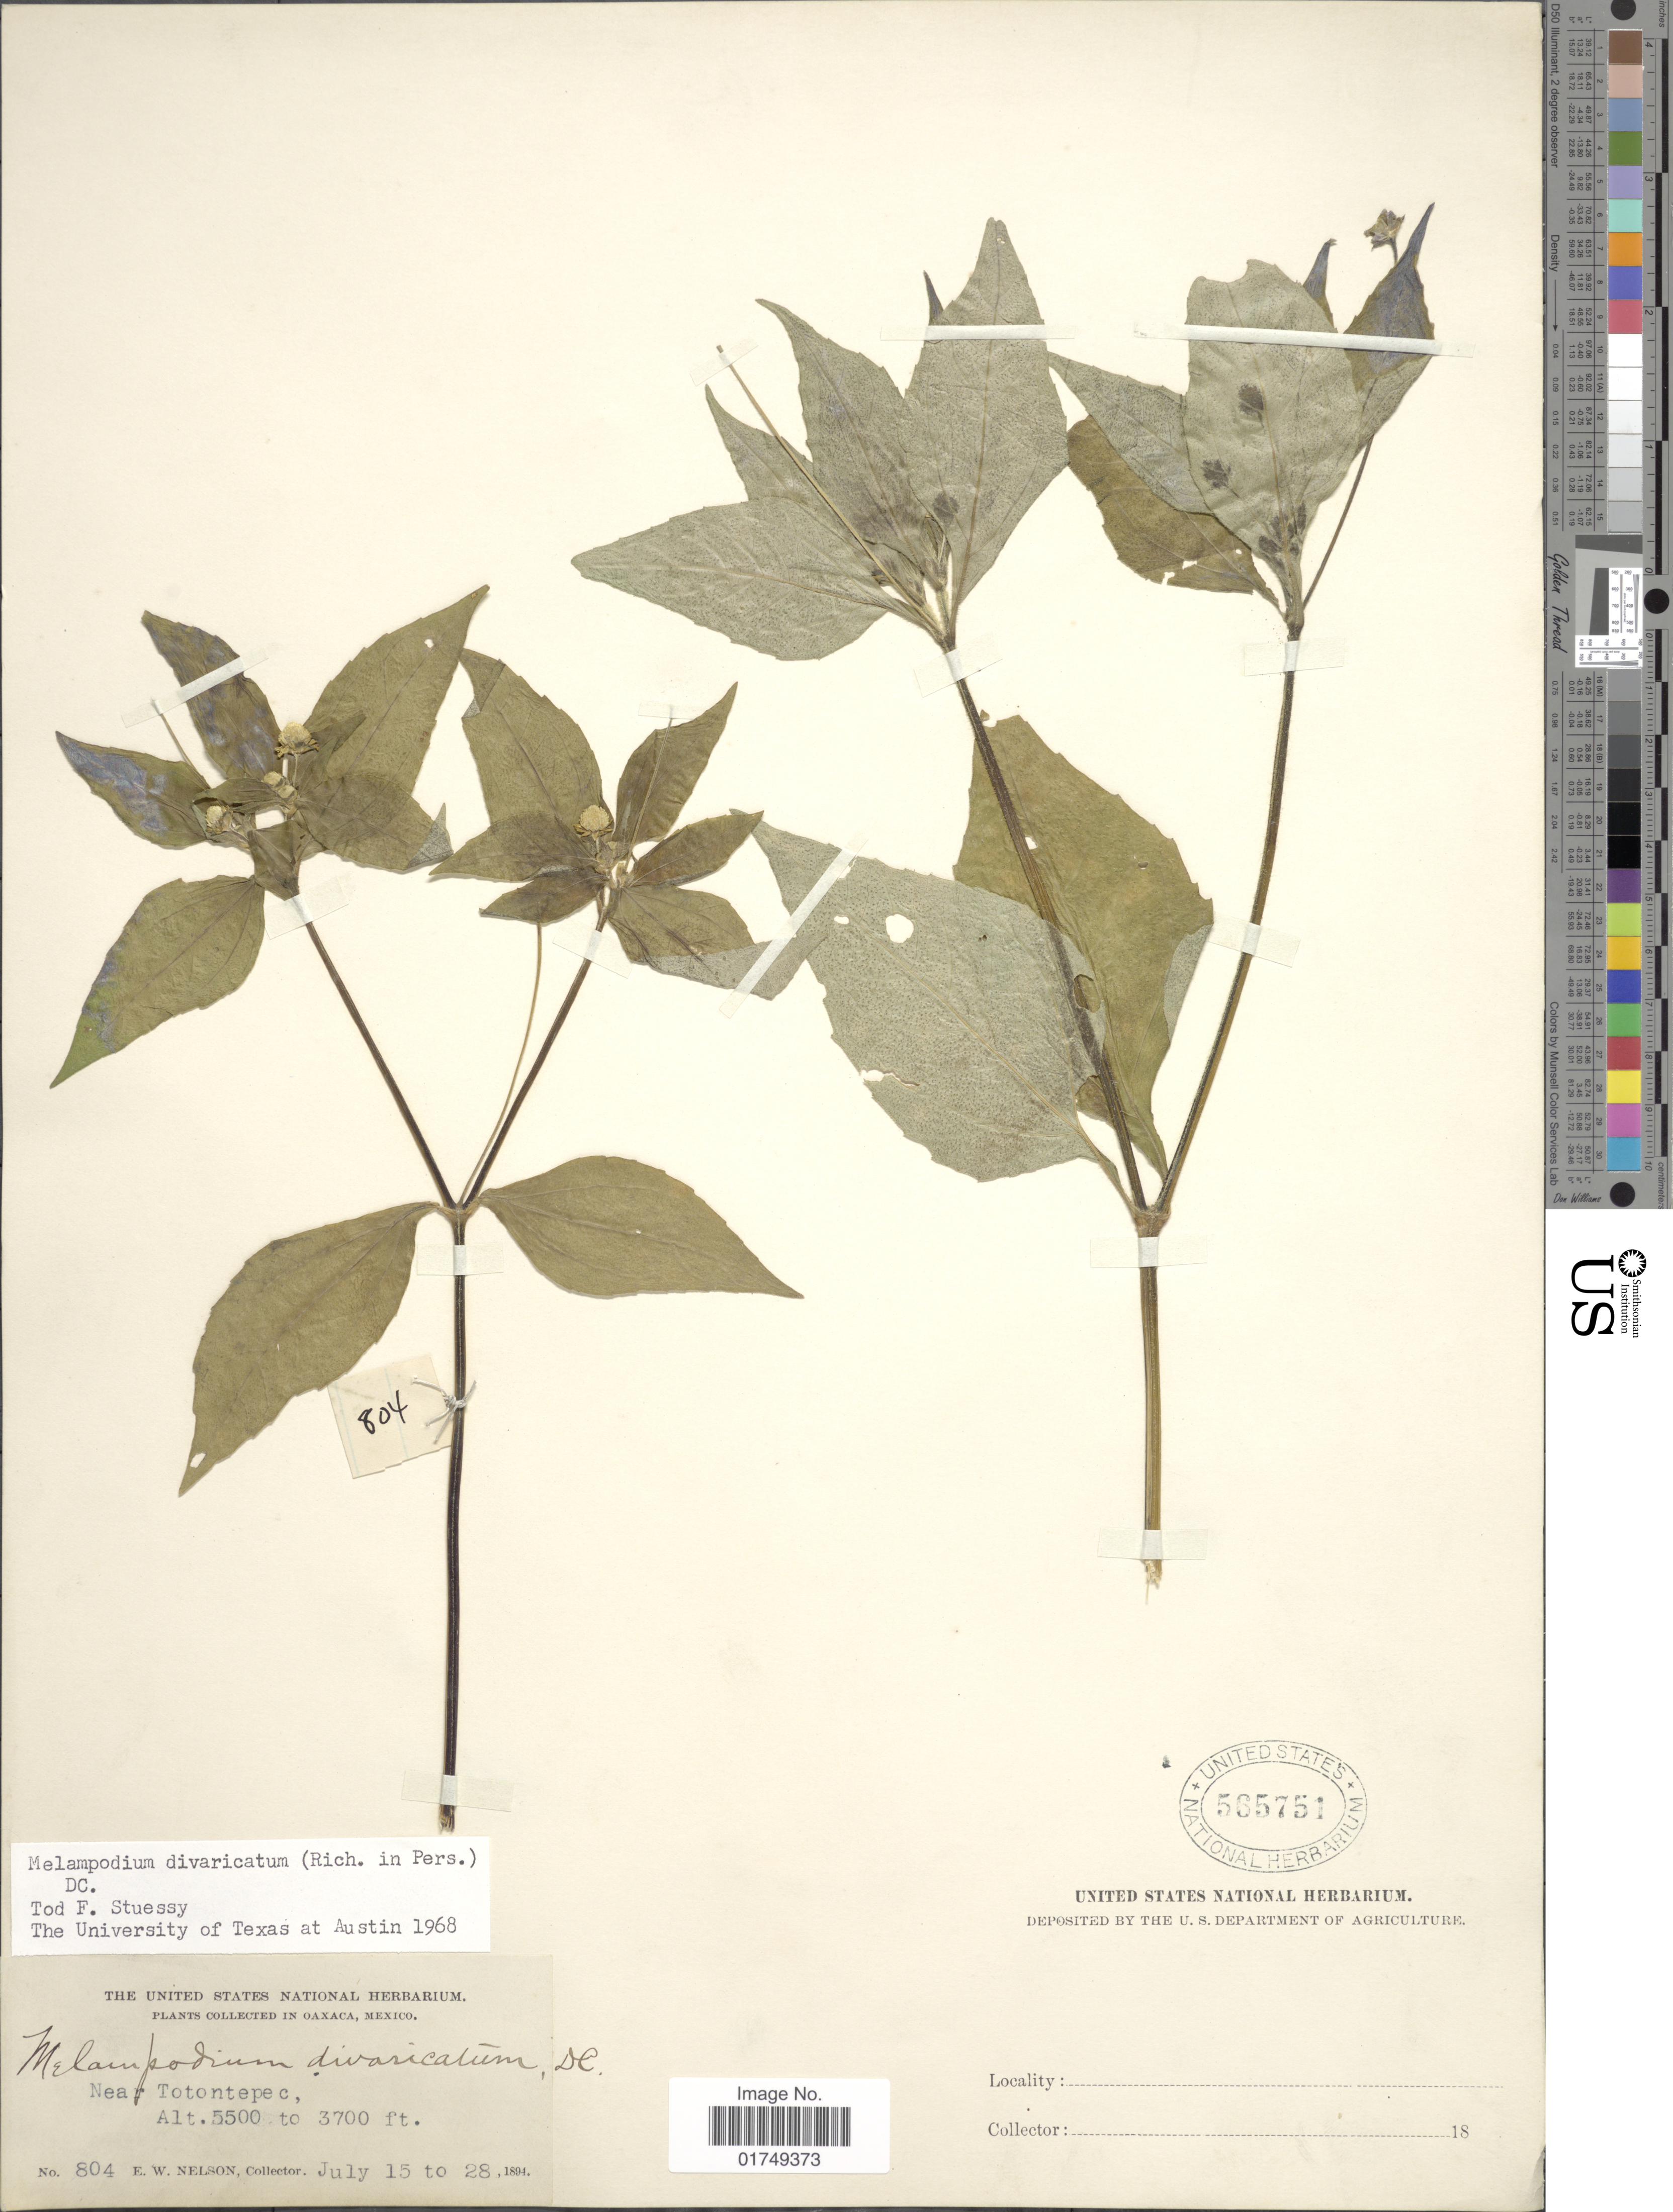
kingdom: Plantae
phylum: Tracheophyta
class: Magnoliopsida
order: Asterales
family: Asteraceae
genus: Melampodium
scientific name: Melampodium divaricatum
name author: (Rich.) DC.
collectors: E. W. Nelson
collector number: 804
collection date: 1894-07-15/1894-07-28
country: Mexico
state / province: Oaxaca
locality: Near Totontepec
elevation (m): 1128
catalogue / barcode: US 565751